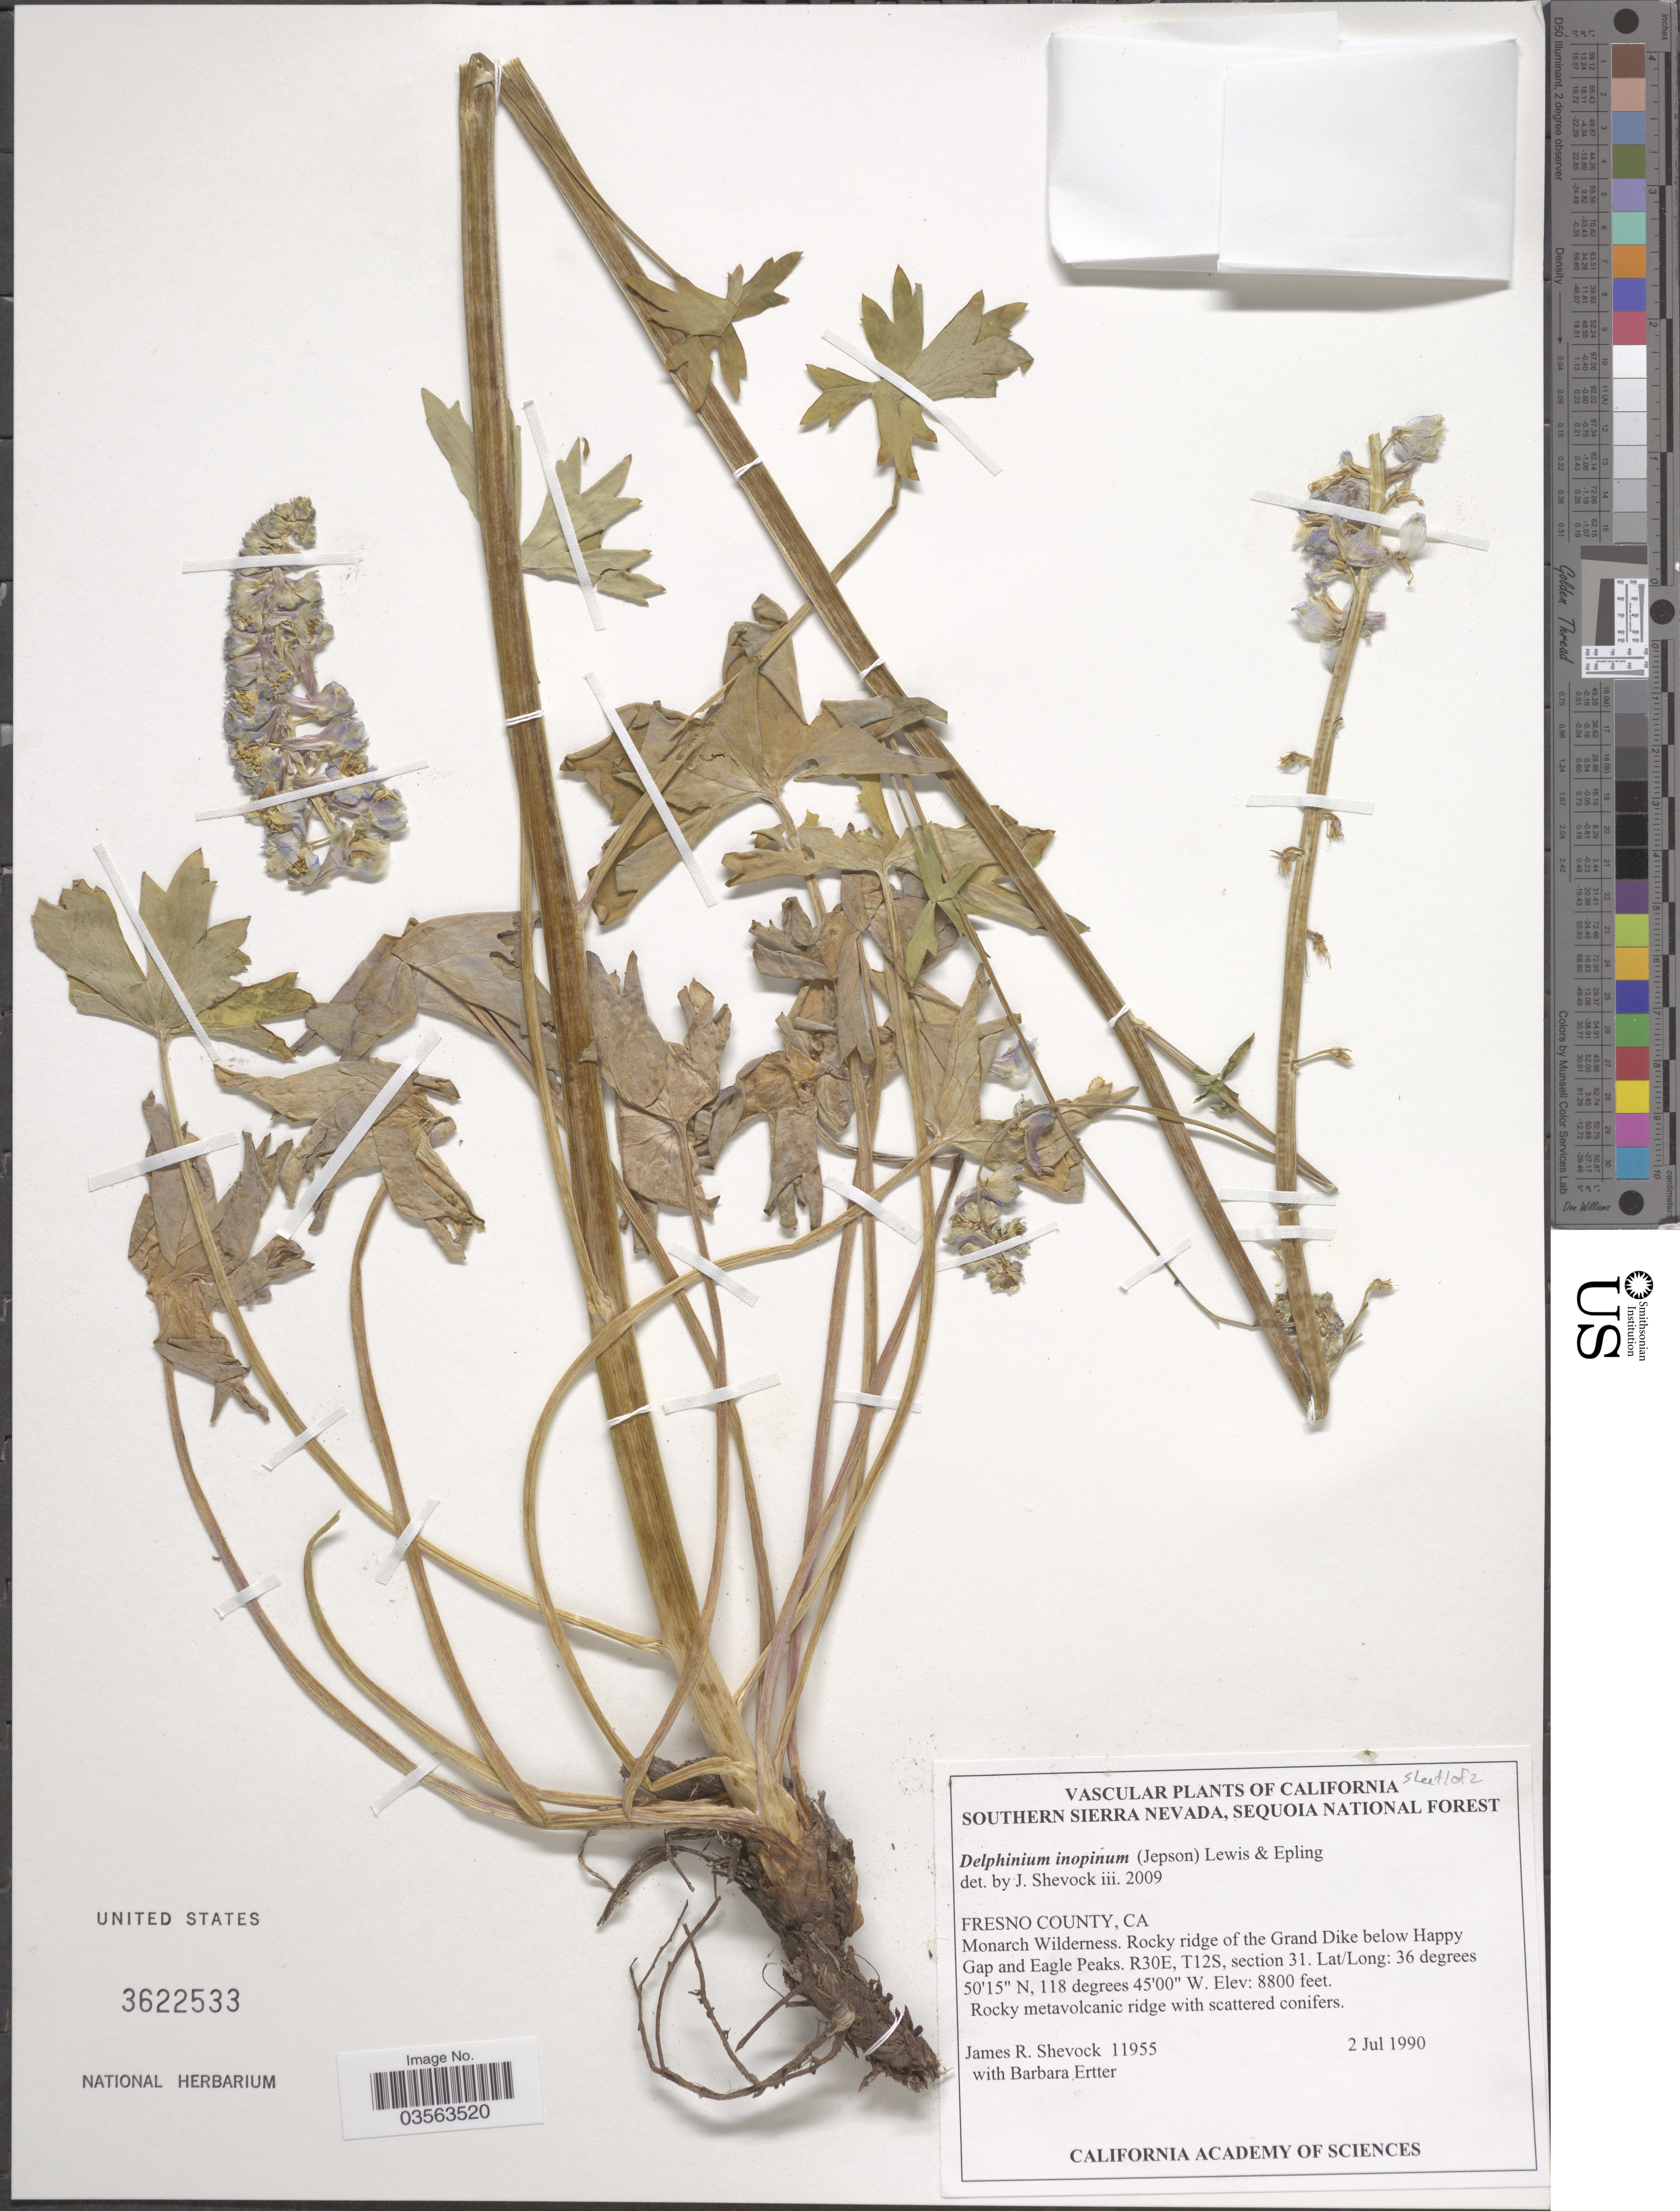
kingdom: Plantae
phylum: Tracheophyta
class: Magnoliopsida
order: Ranunculales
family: Ranunculaceae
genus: Delphinium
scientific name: Delphinium inopinum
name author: (Jeps.) F. H. Lewis & Epling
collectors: J. R. Shevock & B. Ertter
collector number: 11955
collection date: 1990-07-02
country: United States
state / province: California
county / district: Fresno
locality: Southern Sierra Nevada, Sequoia National Forest. Fresno County, Monarch Wilderness. Rocky ridge of the Grand Dike below Happy Gap and Eagle Peaks. R30E, T12S, section 31.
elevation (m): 2682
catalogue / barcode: US 3622533